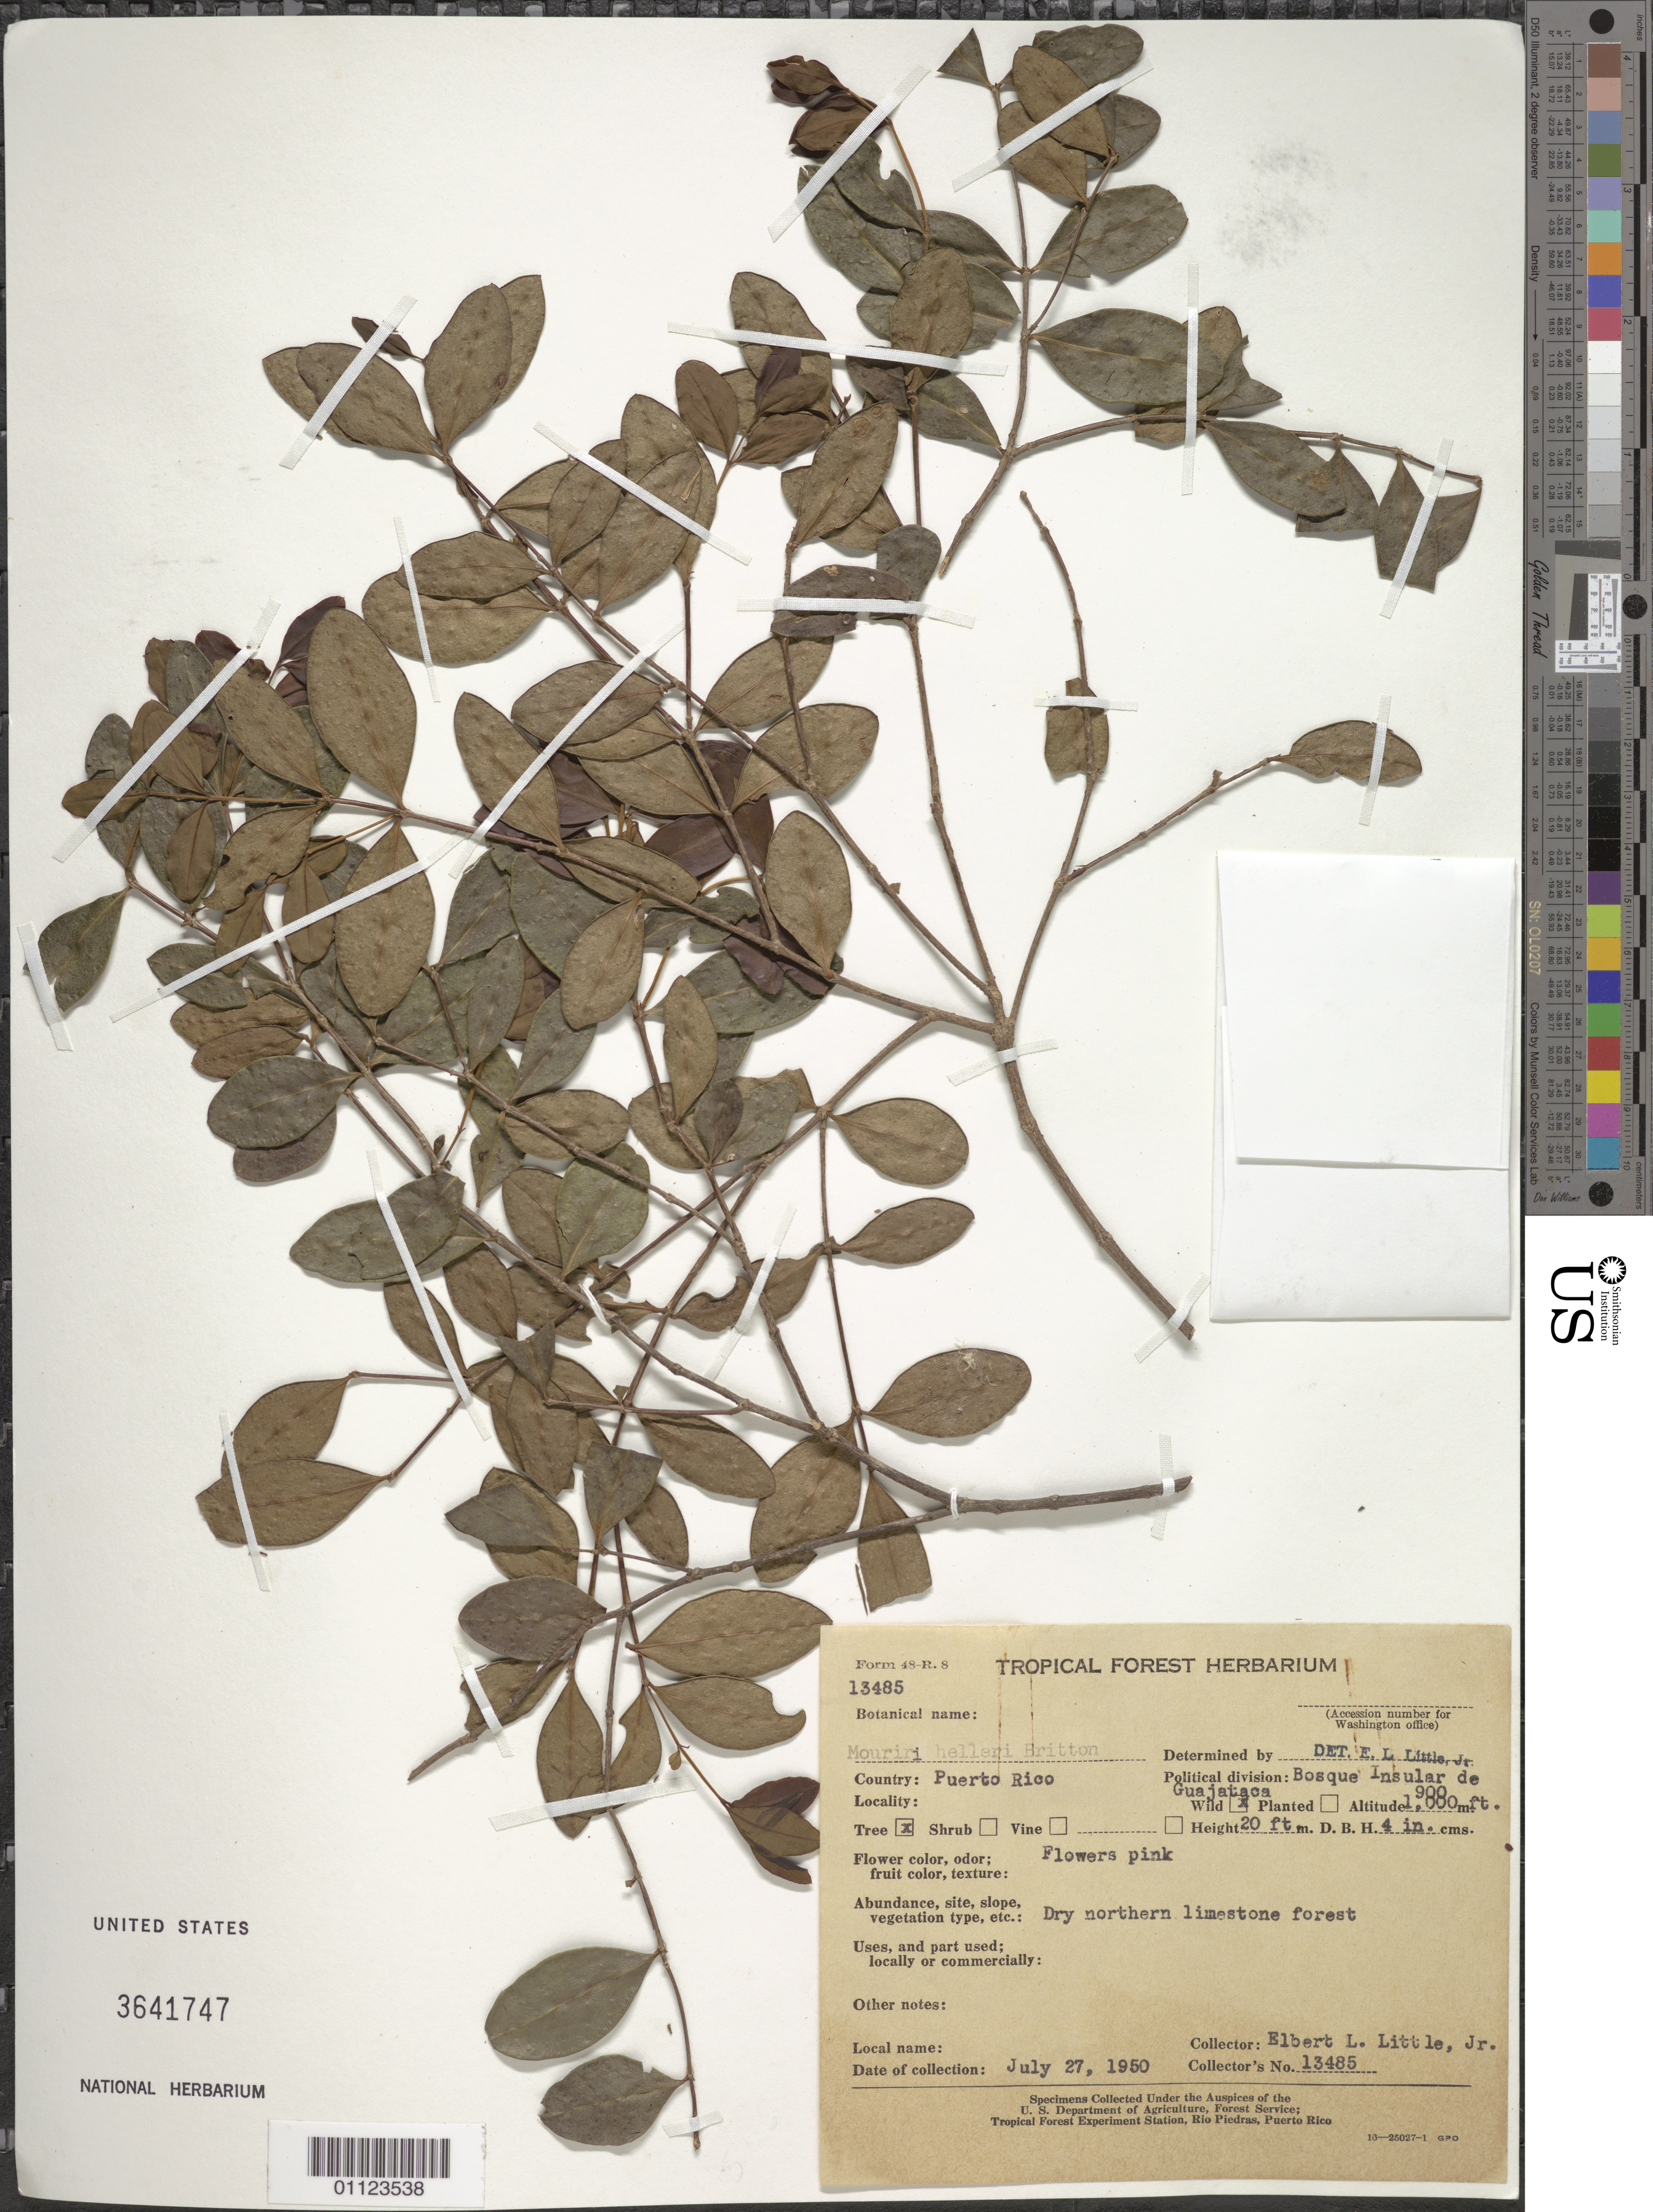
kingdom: Plantae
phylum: Tracheophyta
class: Magnoliopsida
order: Myrtales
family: Melastomataceae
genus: Mouriri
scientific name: Mouriri helleri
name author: Britton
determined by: Little, Elbert L., Jr., (FSSR), United States Department of Agriculture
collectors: E. L. Little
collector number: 13485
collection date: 1950-07-27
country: Puerto Rico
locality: Bosque Insular de Guajataca.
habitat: Dry northern limestone forest.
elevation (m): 274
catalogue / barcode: US 3641747